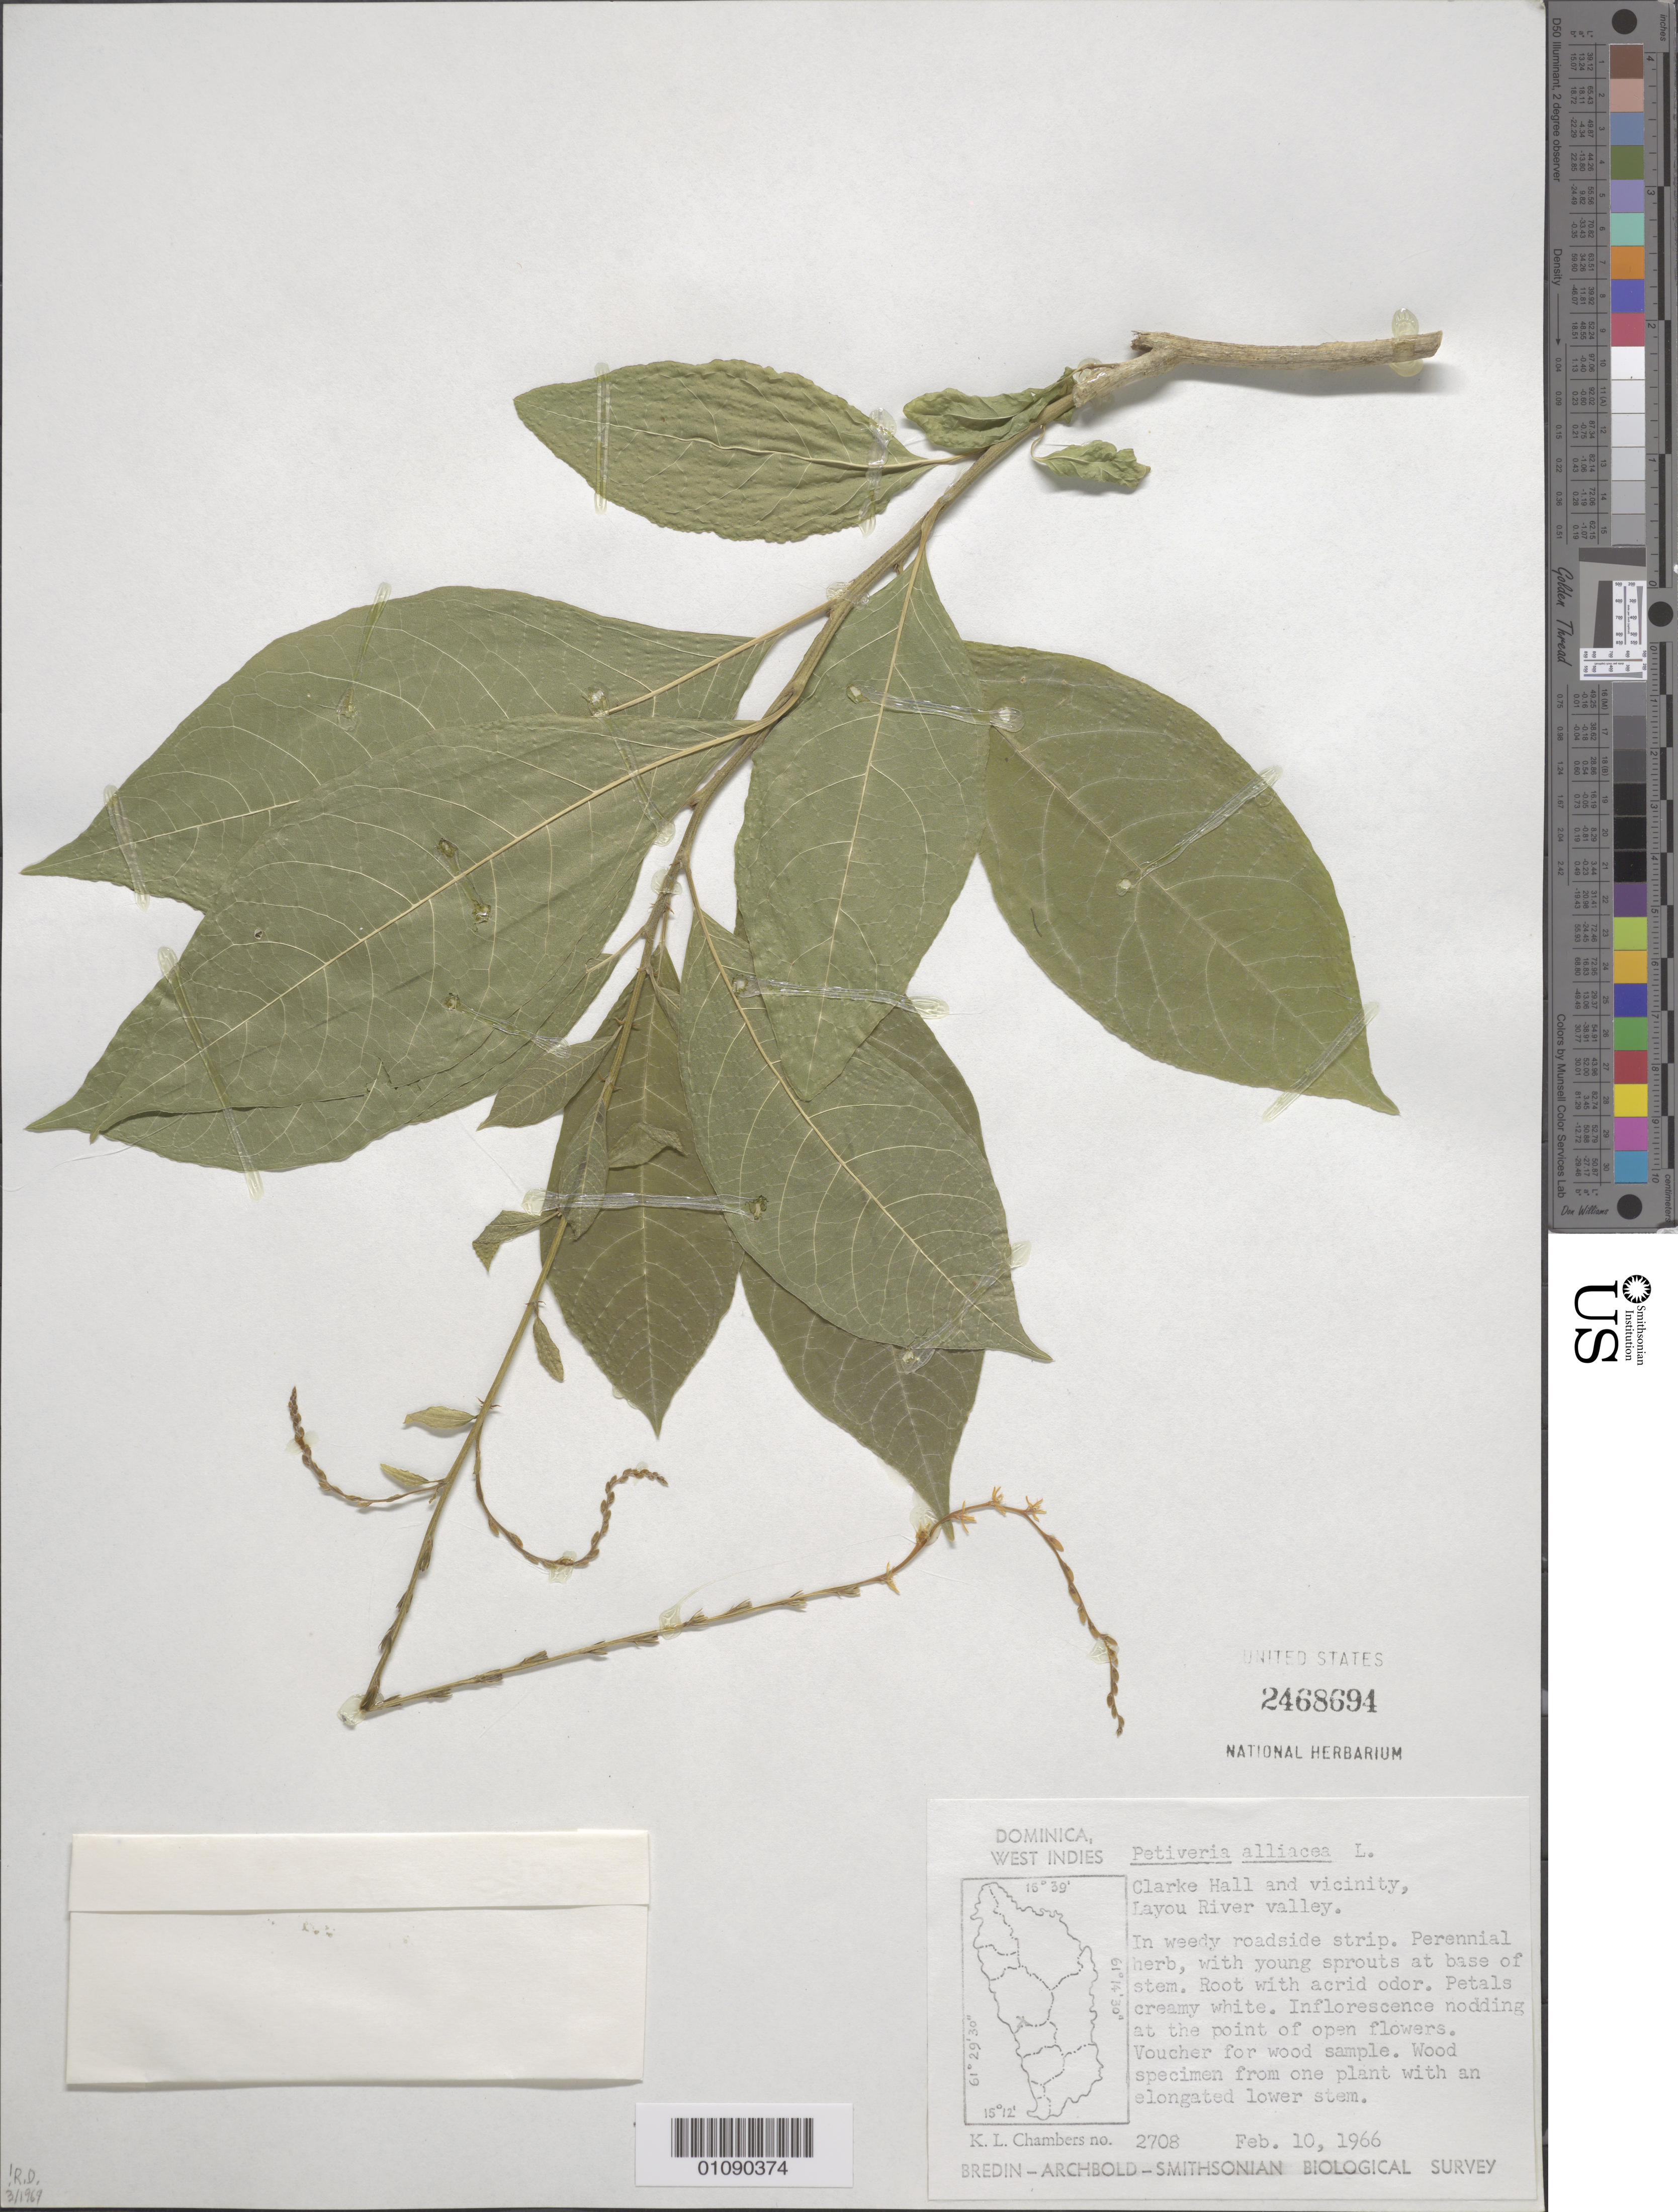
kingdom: Plantae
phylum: Tracheophyta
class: Magnoliopsida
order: Caryophyllales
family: Phytolaccaceae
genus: Petiveria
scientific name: Petiveria alliacea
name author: L.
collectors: K. L. Chambers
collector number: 2708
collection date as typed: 10 Feb 1966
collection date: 1966-02-10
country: Dominica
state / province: St. Joseph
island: Dominica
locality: Layou River valley, Clarke Hall and vicinity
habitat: In weedy roadside strip. Voucher for wood sample. Wood specimen from one plant with an elongated lower stem.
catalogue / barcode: US 2468694